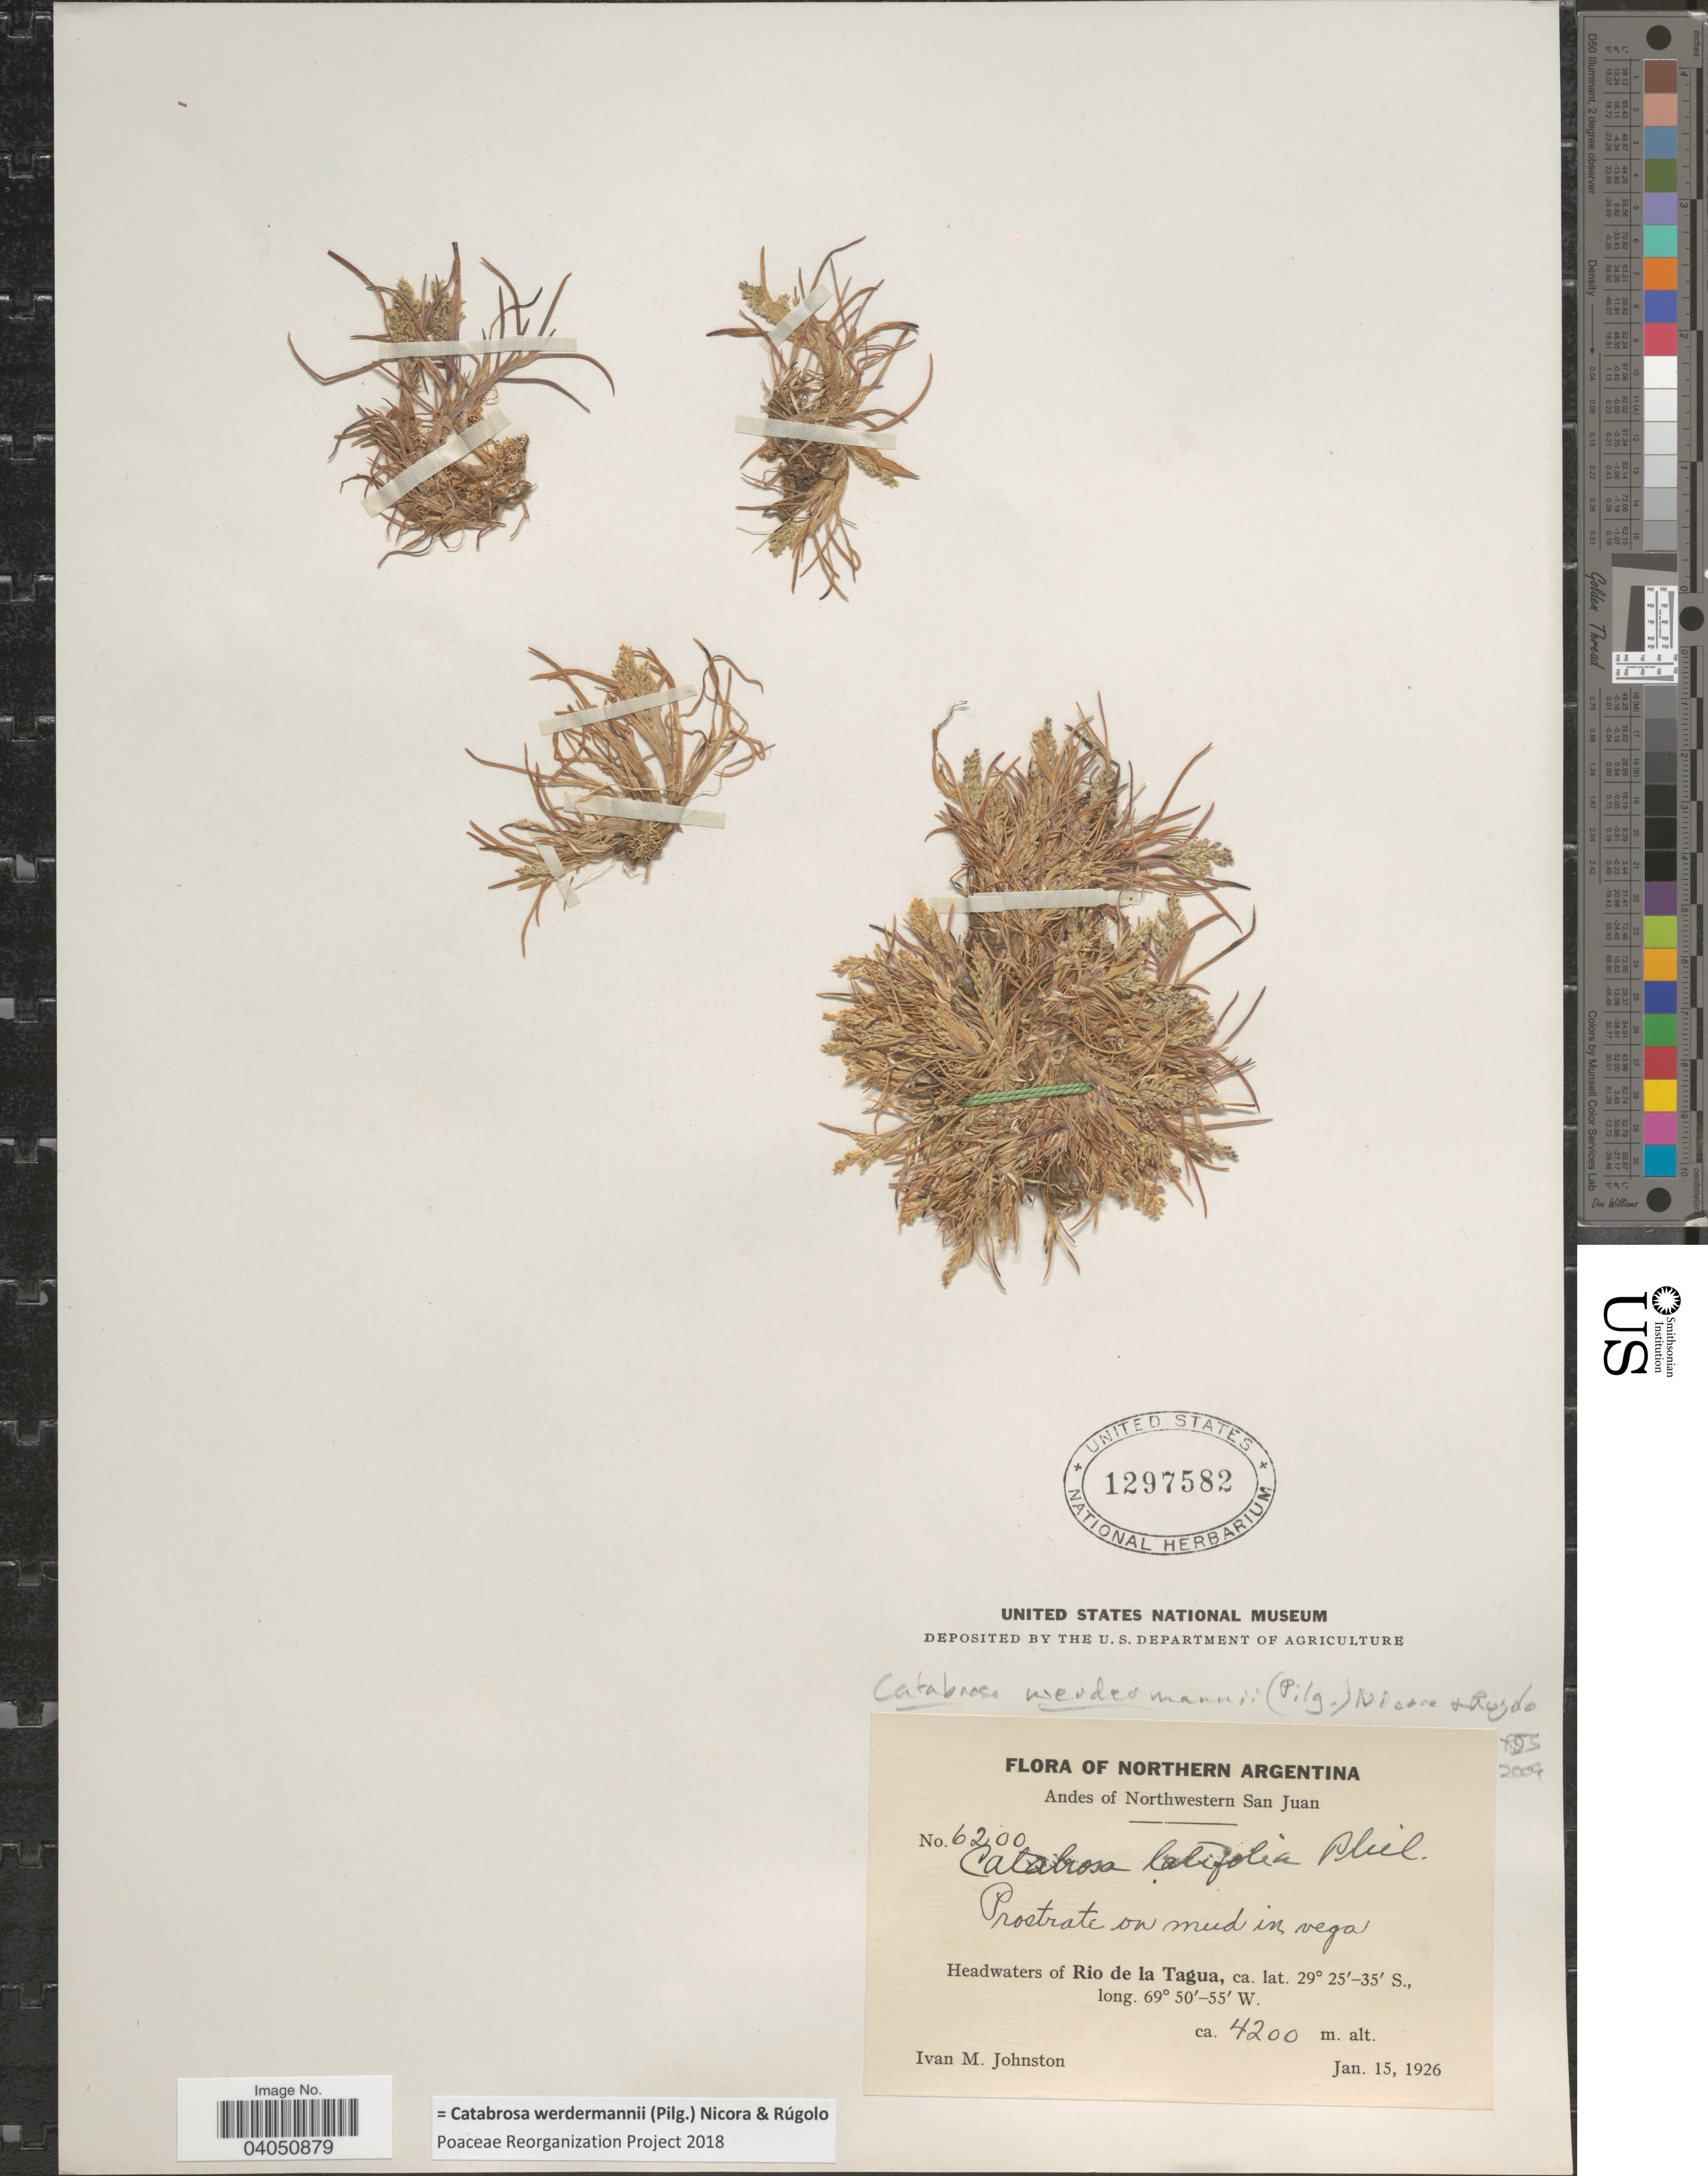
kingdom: Plantae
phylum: Tracheophyta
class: Liliopsida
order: Poales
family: Poaceae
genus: Catabrosa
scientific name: Catabrosa werdermannii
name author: (Pilg.) Nicora & Rúgolo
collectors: I.M. Johnston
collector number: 6200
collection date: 1926-01-15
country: Argentina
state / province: San Juan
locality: Northern Argentina. Andes of Northwestern San Juan. Headwaters of Rio de la Tagua.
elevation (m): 4200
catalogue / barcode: US 1297582